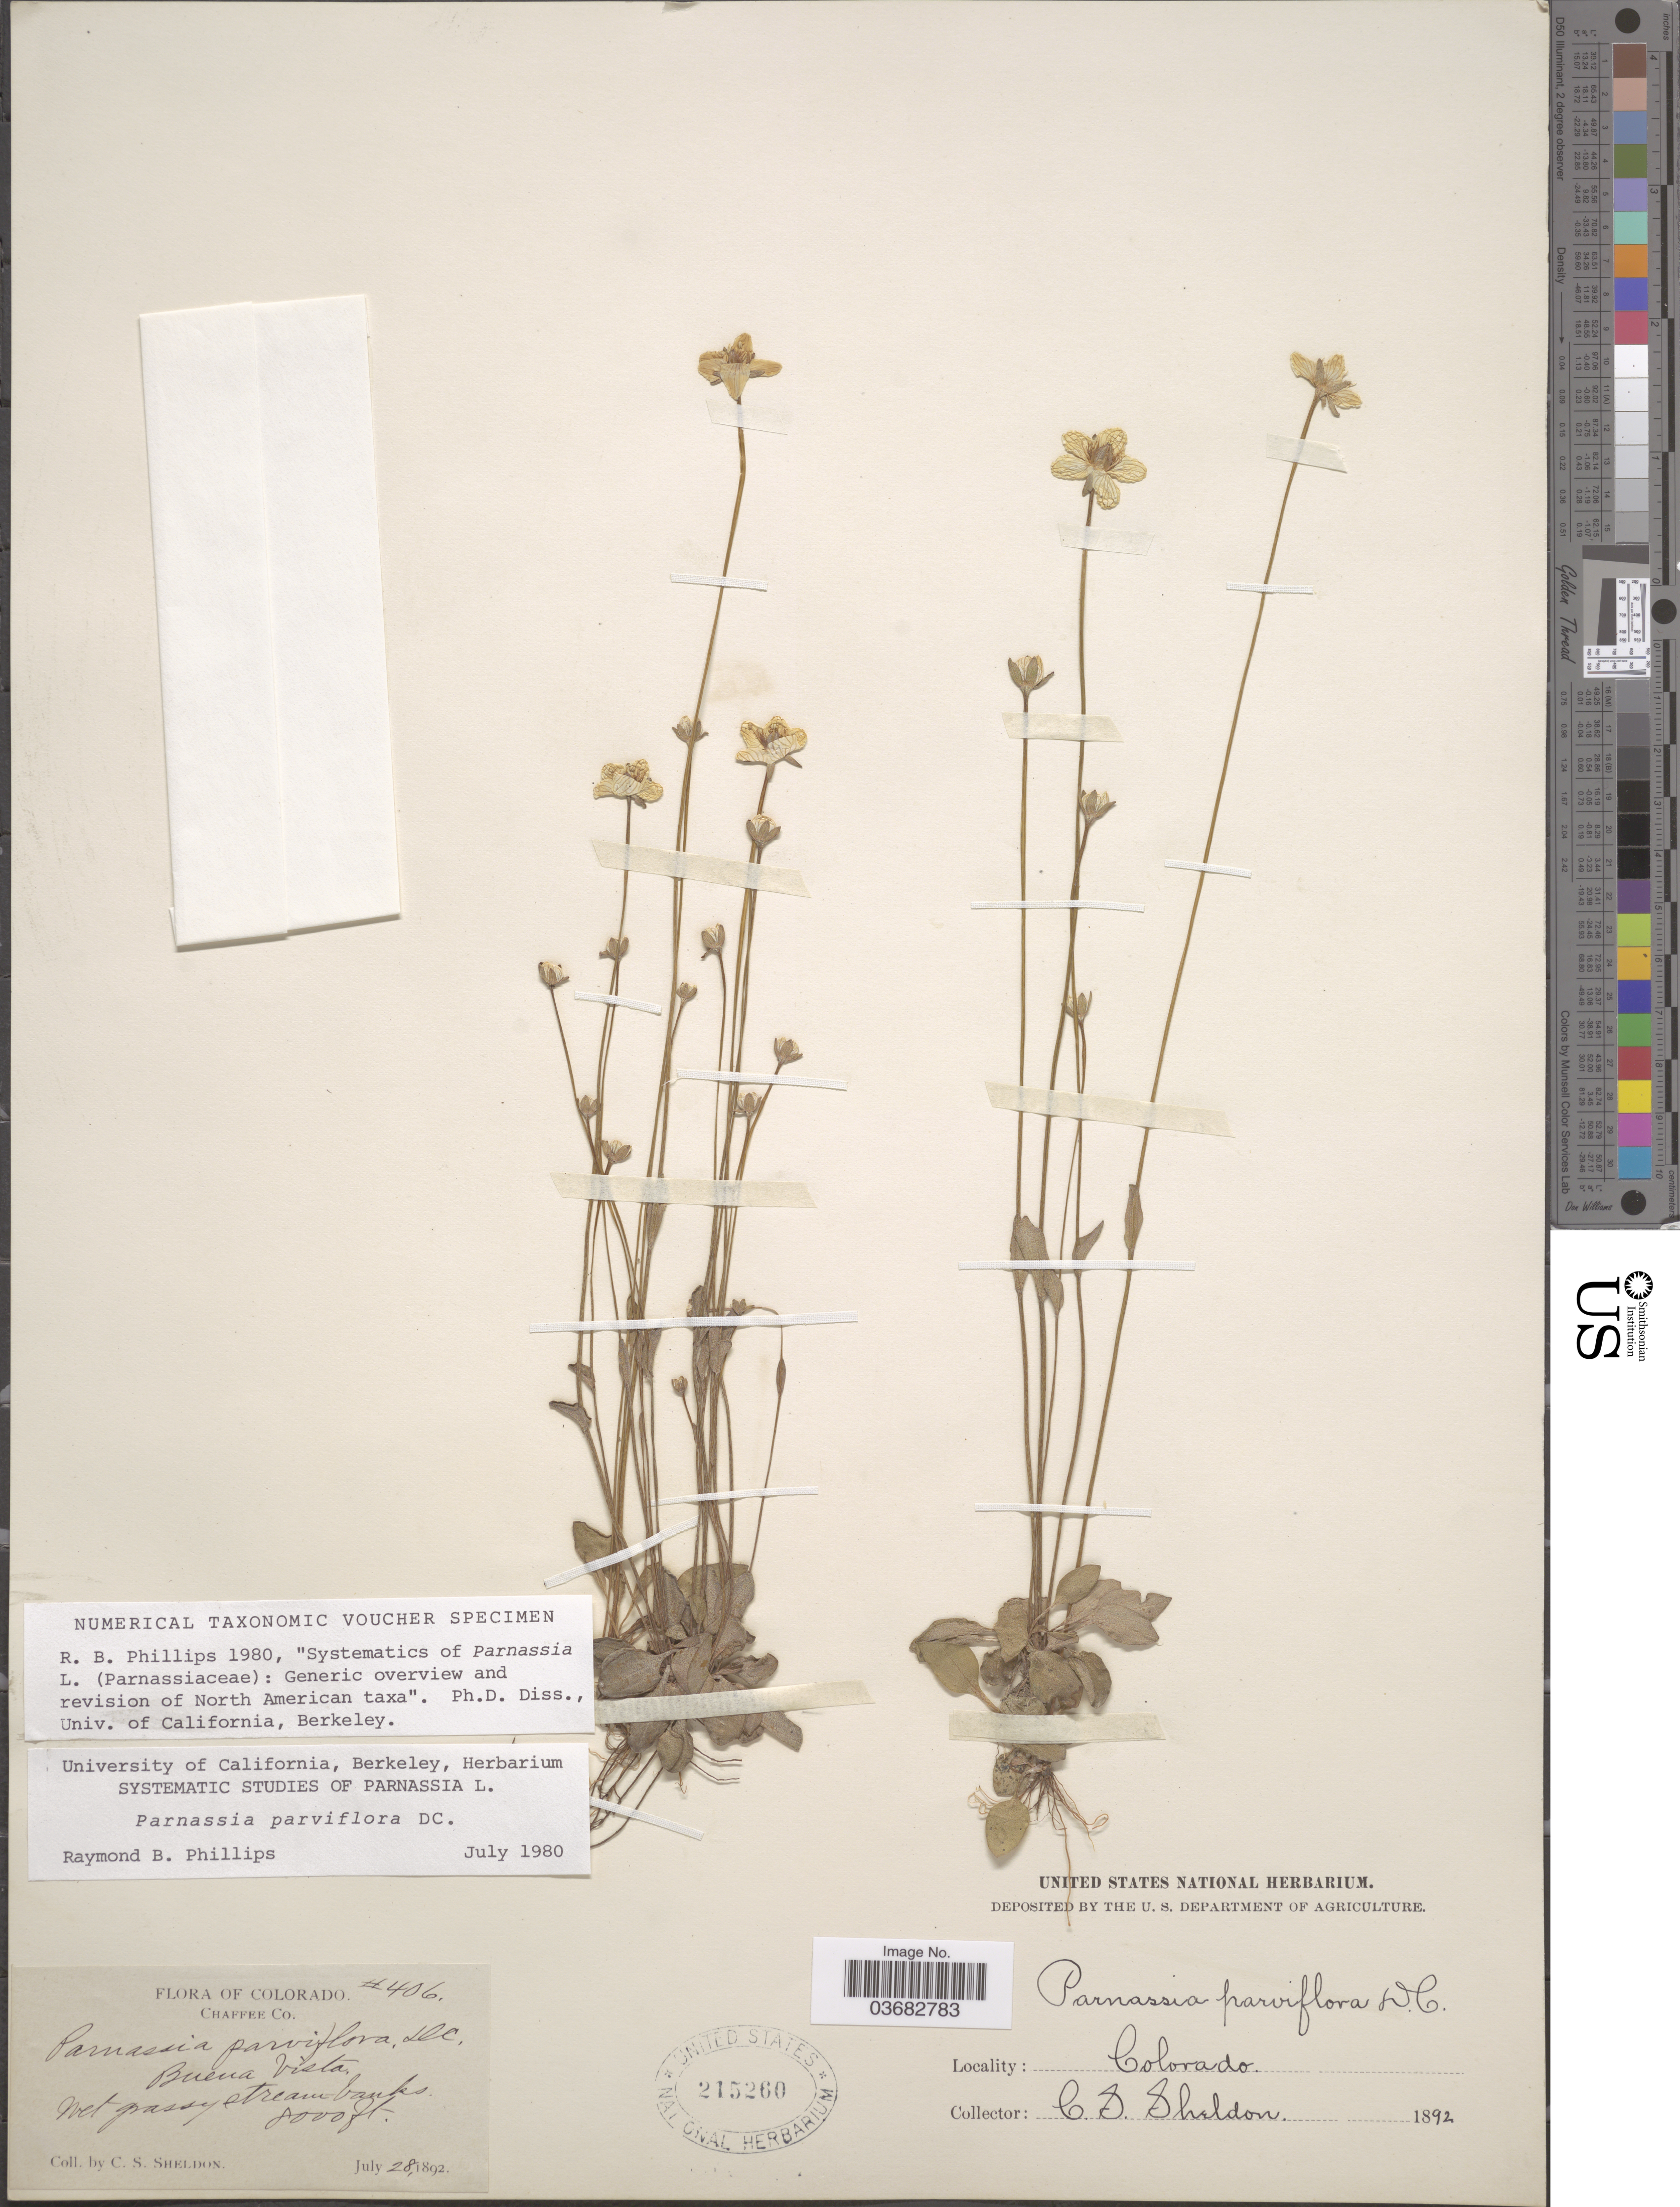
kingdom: Plantae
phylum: Tracheophyta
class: Magnoliopsida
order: Celastrales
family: Parnassiaceae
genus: Parnassia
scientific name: Parnassia parviflora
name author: DC.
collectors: C. S. Sheldon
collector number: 406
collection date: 1892-07-28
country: United States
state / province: Colorado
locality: Chaffee Co. Buena Vista. Wet grassy stream banks.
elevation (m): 2438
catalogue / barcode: US 215260